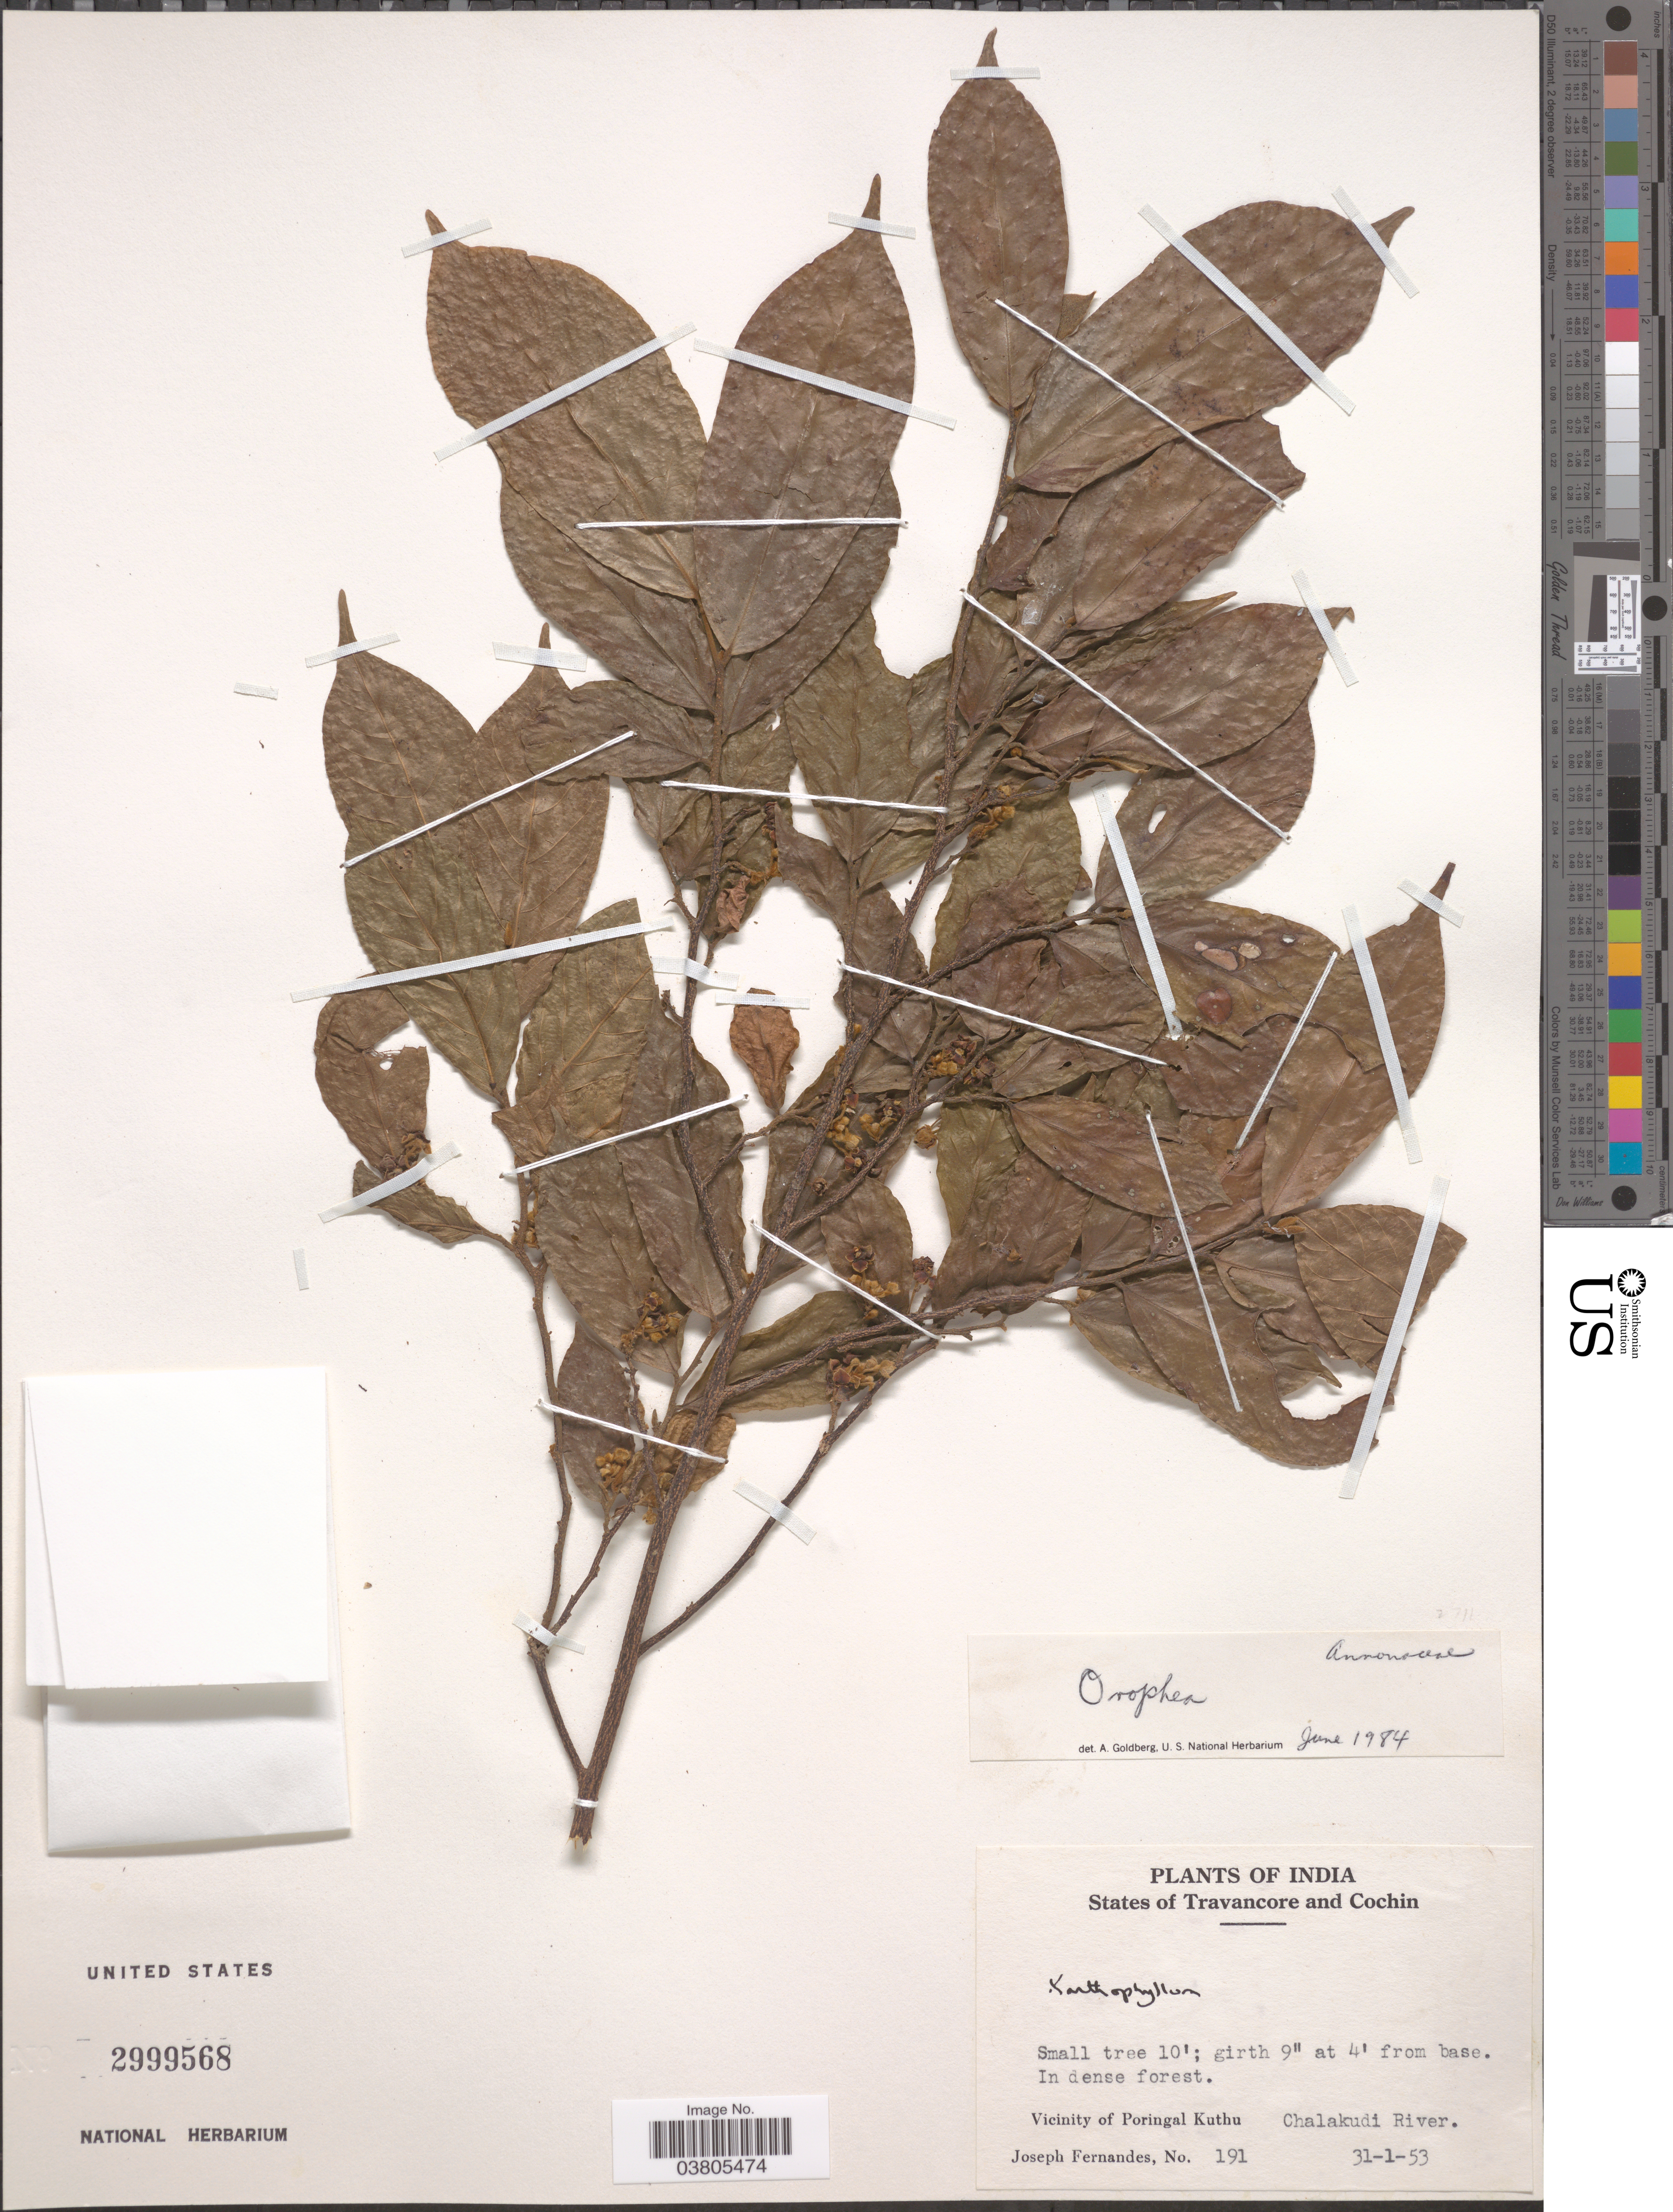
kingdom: Plantae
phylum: Tracheophyta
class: Magnoliopsida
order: Magnoliales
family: Annonaceae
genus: Orophea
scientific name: Orophea sp.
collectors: J. Fernandes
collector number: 191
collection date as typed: Transcribed d/m/y: 31/1/53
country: India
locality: States of Travancore and Cochin. Vicinity of Poringal Kuthu. Chalakudi River.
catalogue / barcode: US 2999568